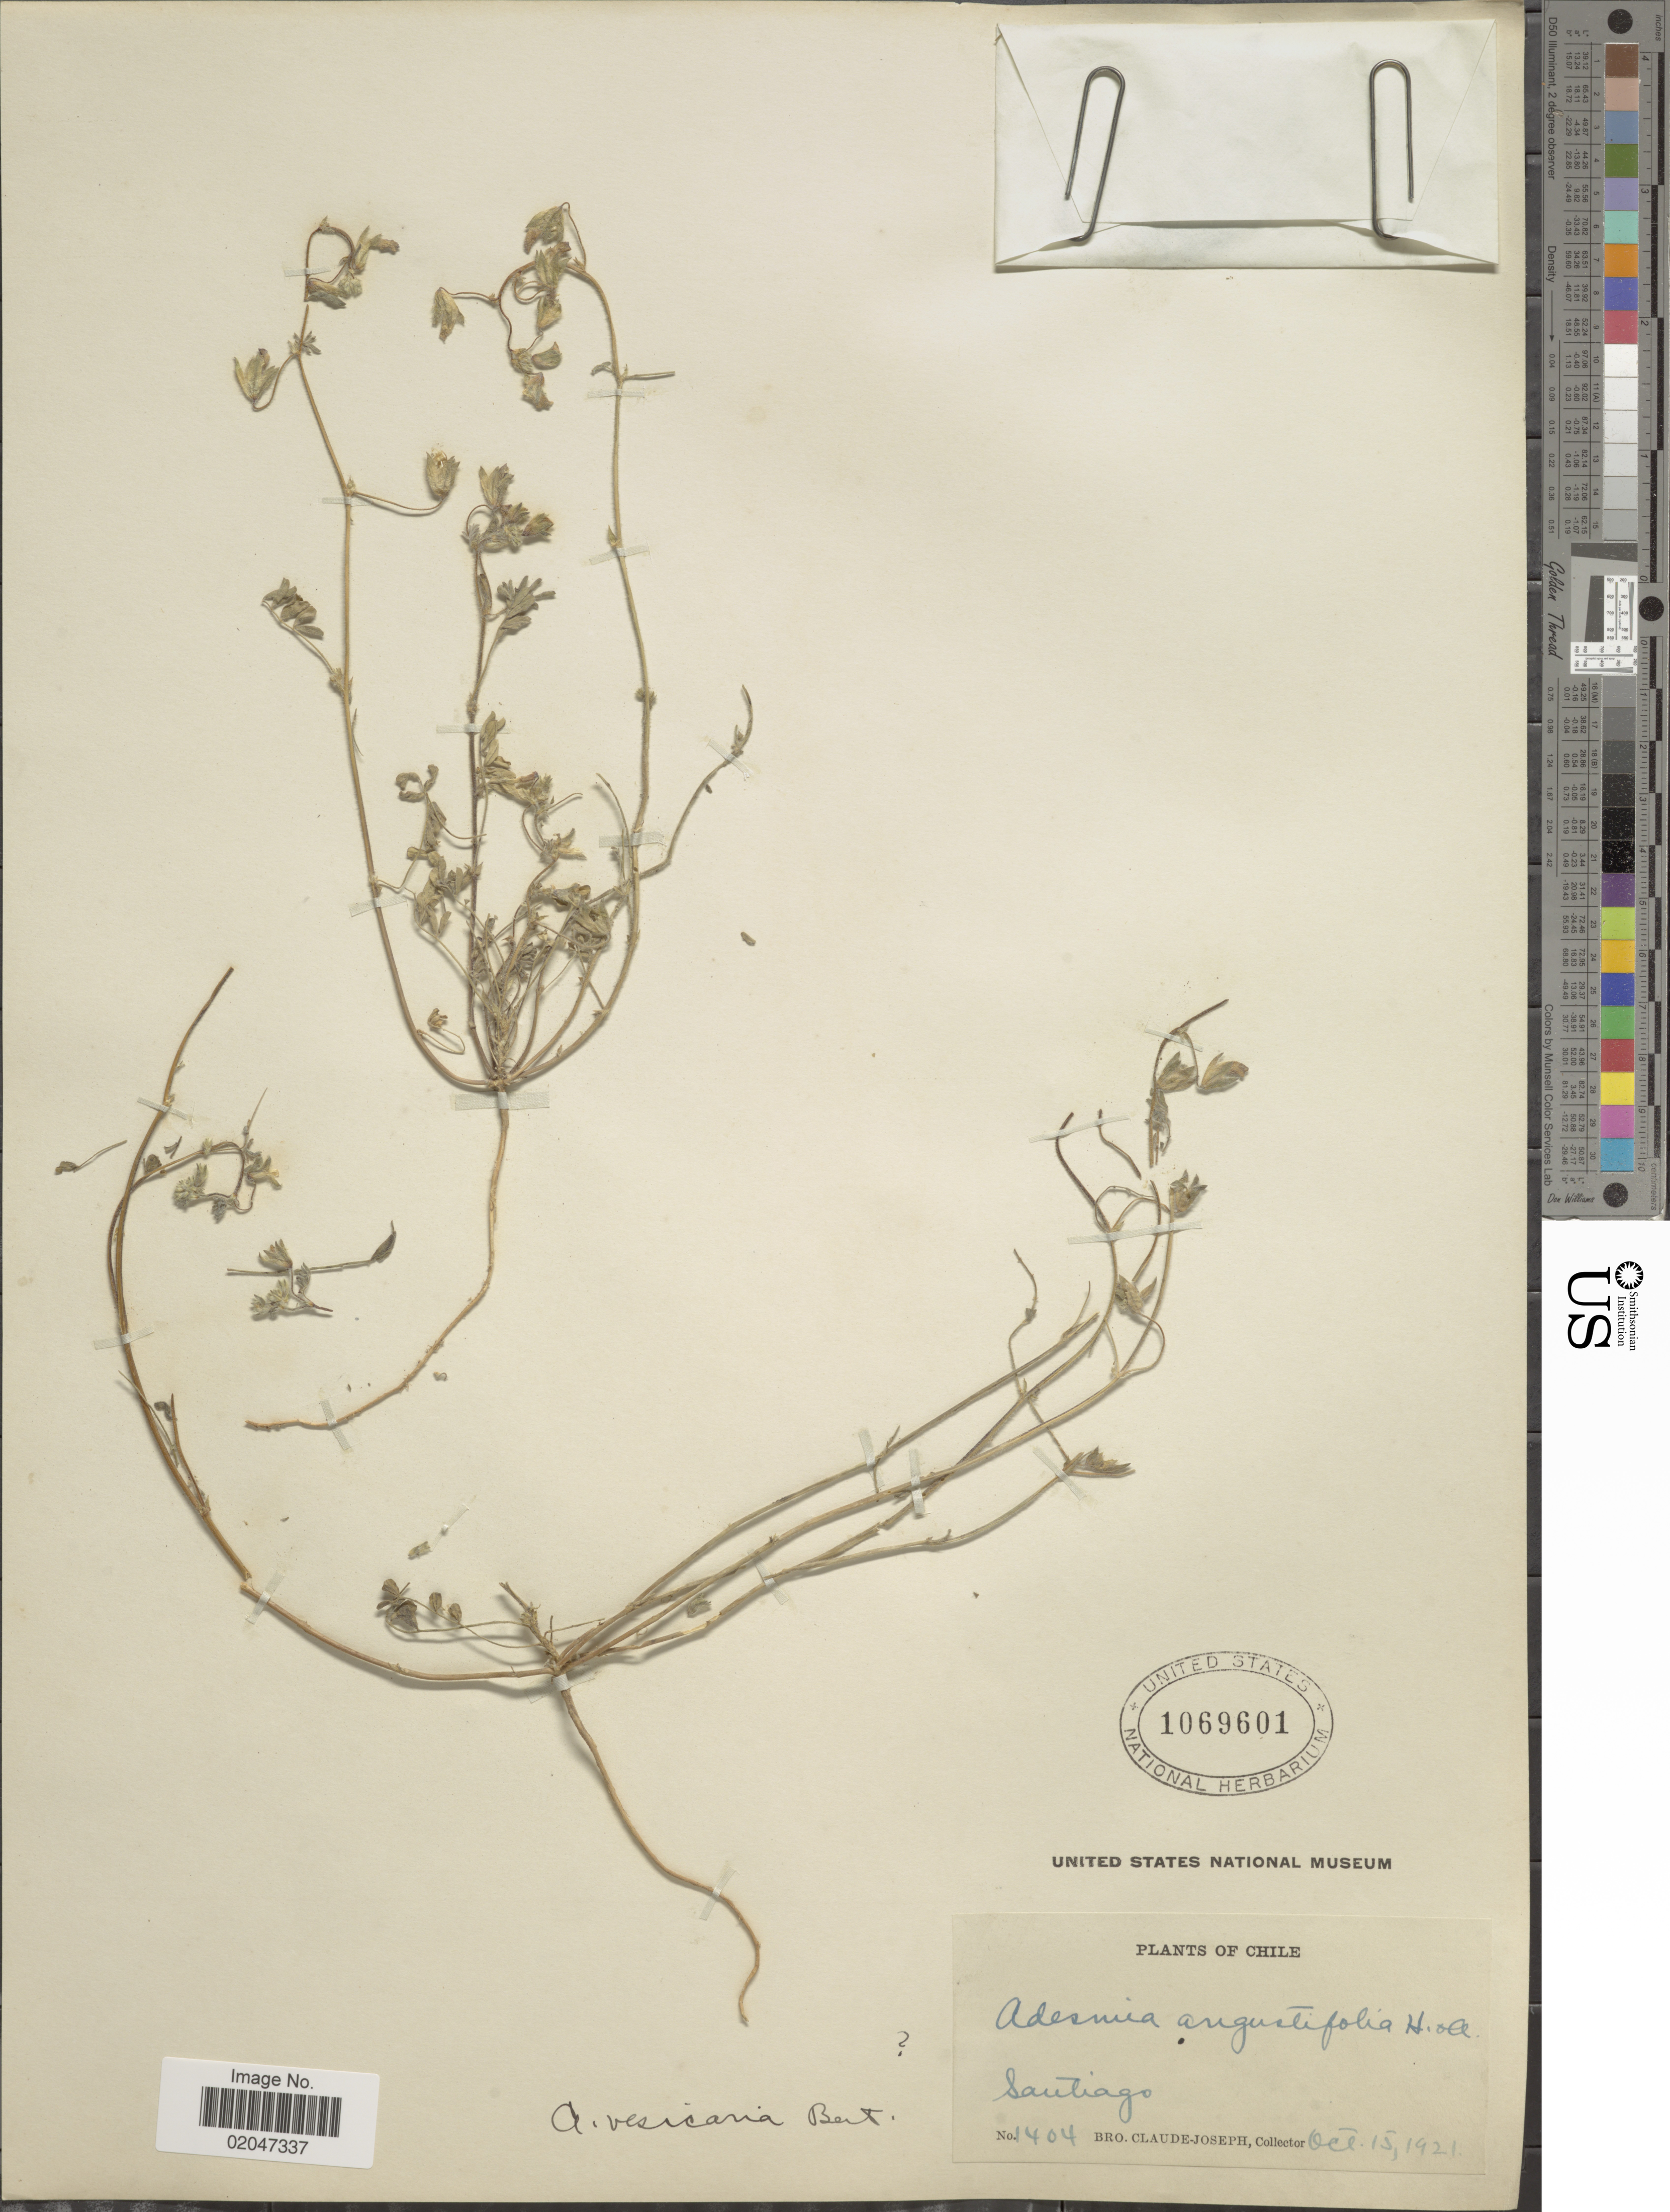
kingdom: Plantae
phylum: Tracheophyta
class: Magnoliopsida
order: Fabales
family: Fabaceae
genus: Adesmia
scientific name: Adesmia tenella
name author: Hook. & Arn.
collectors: Bro. Claude-Joseph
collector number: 1404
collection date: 1921-10-15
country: Chile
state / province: Región Metropolitana (RM)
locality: Santiago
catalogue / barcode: US 1069601